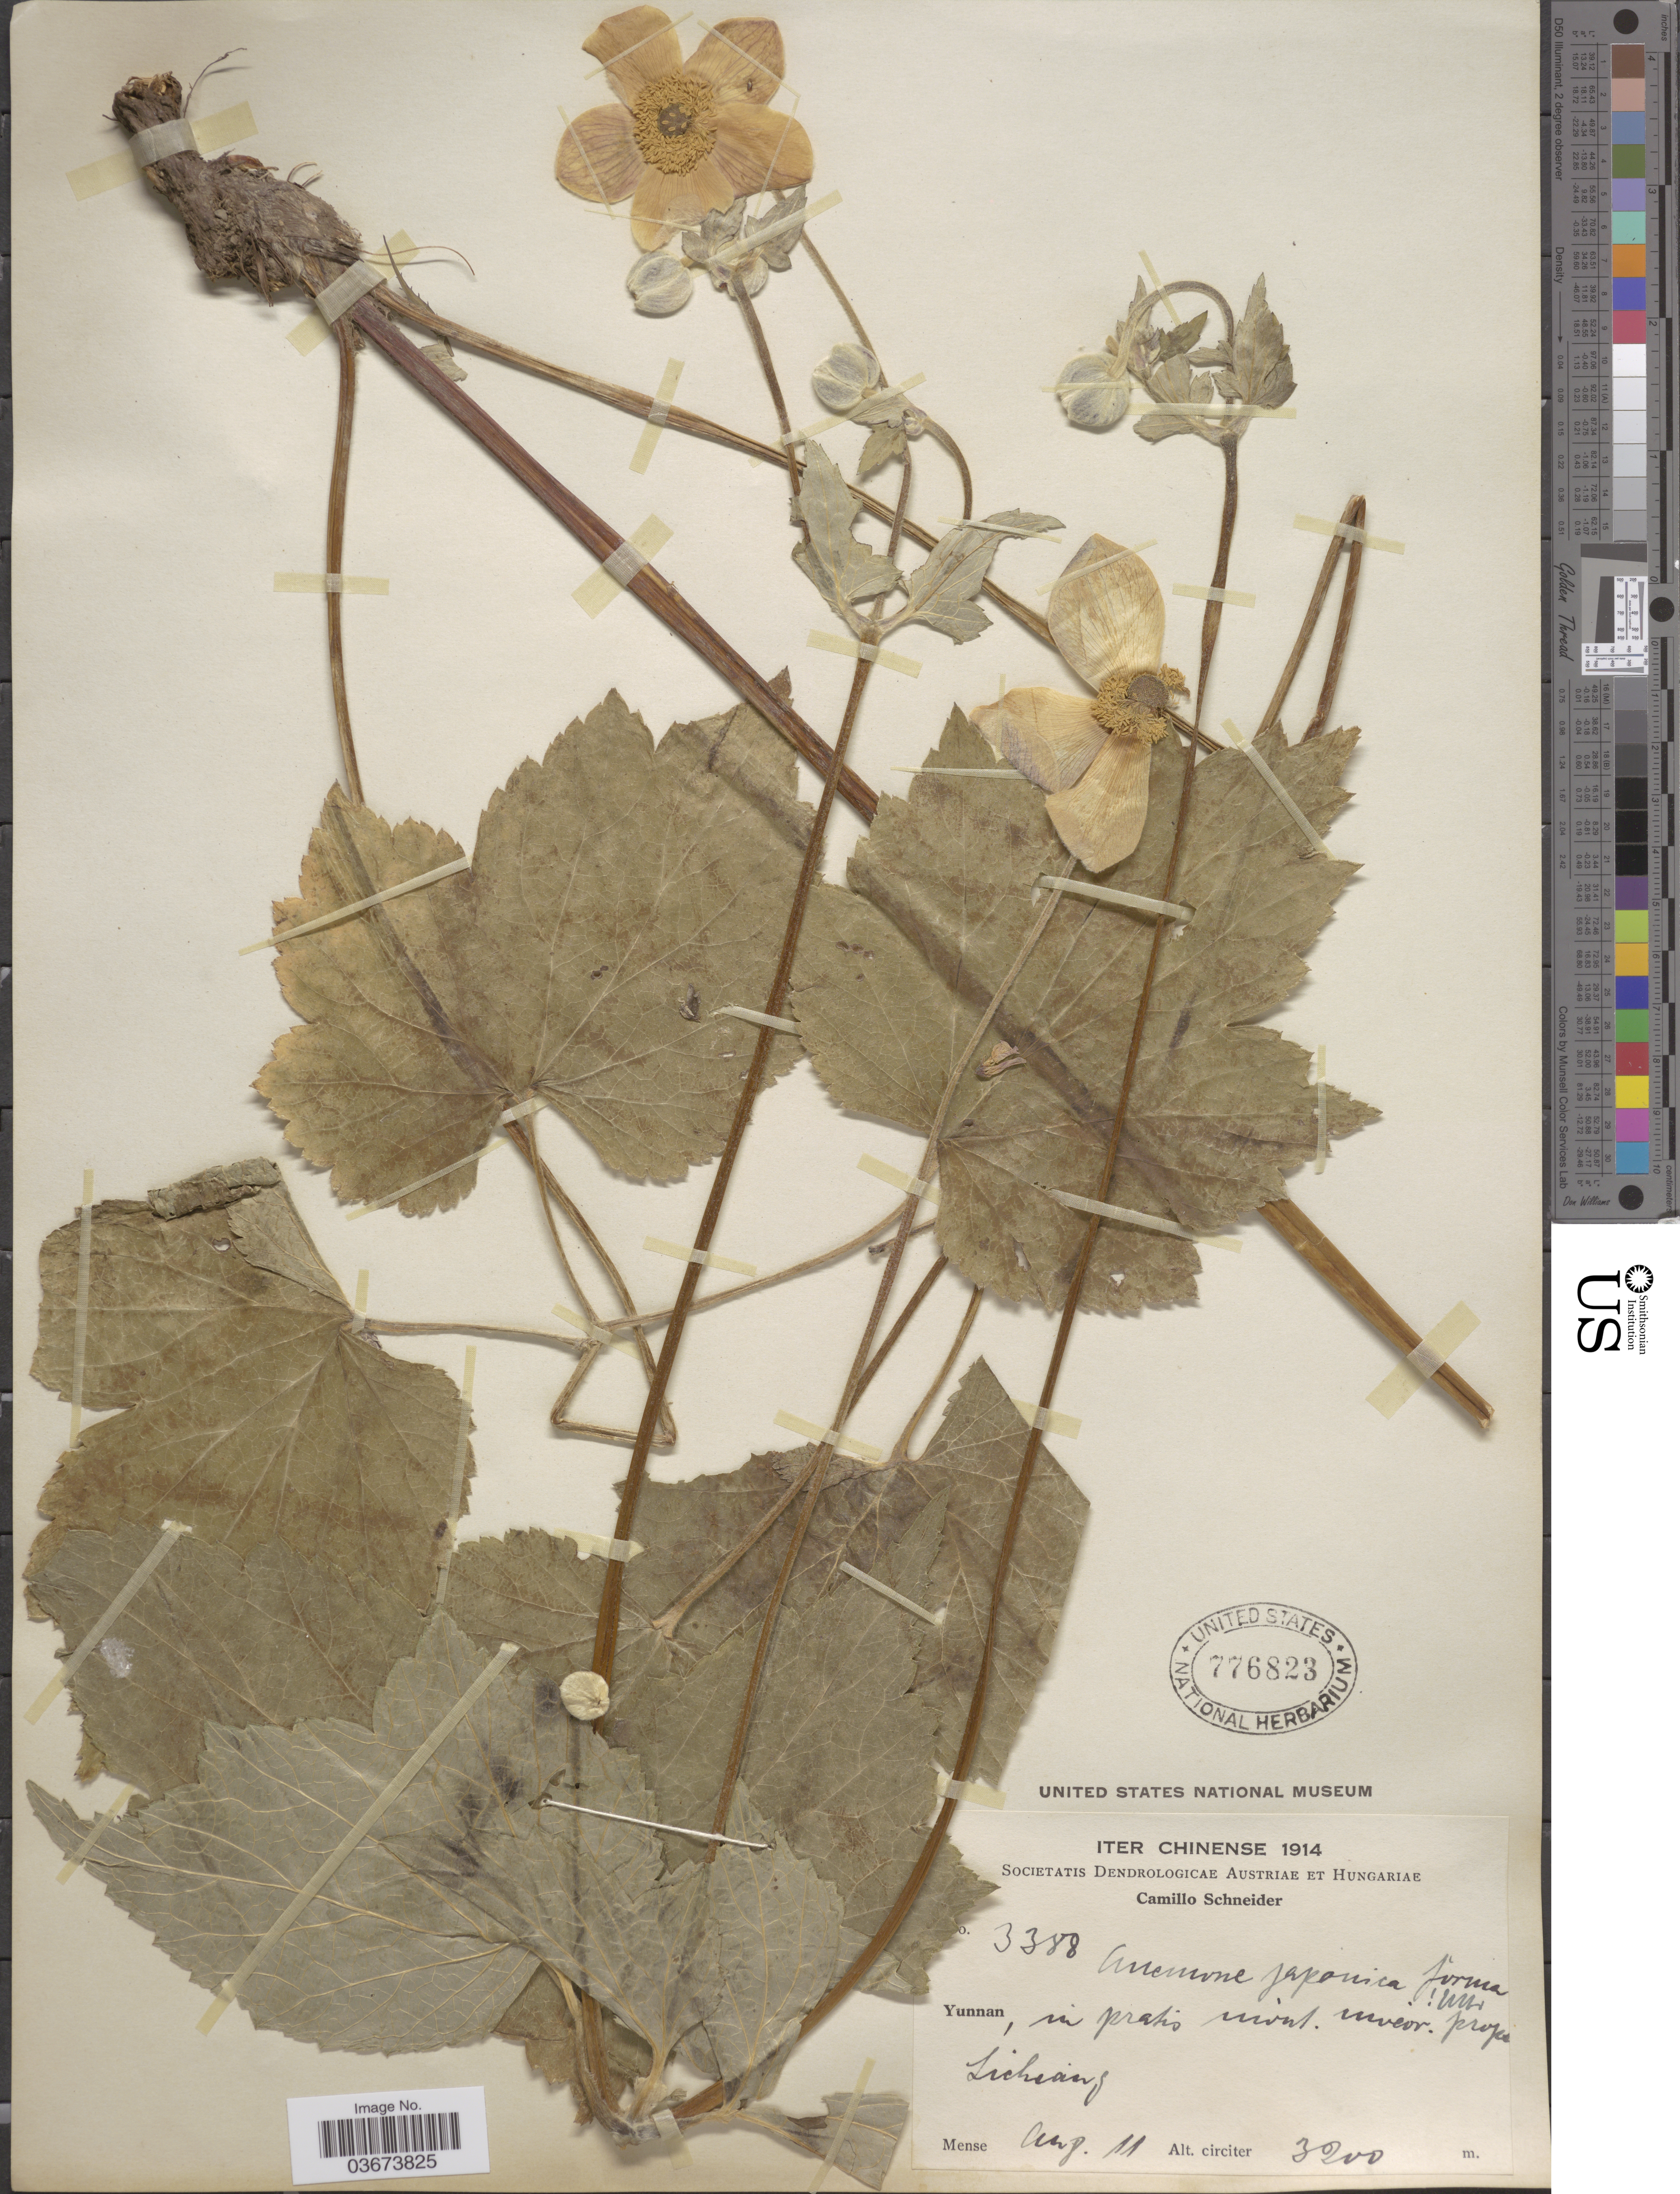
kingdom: Plantae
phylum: Tracheophyta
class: Magnoliopsida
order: Ranunculales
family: Ranunculaceae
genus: Anemone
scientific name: Anemone japonica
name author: Houtt.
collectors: C. K. Schneider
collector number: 3388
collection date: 1914-08-11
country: China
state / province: Yunnan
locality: In pratis mont. niveor. prope Lichiang.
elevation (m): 3200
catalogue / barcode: US 776823